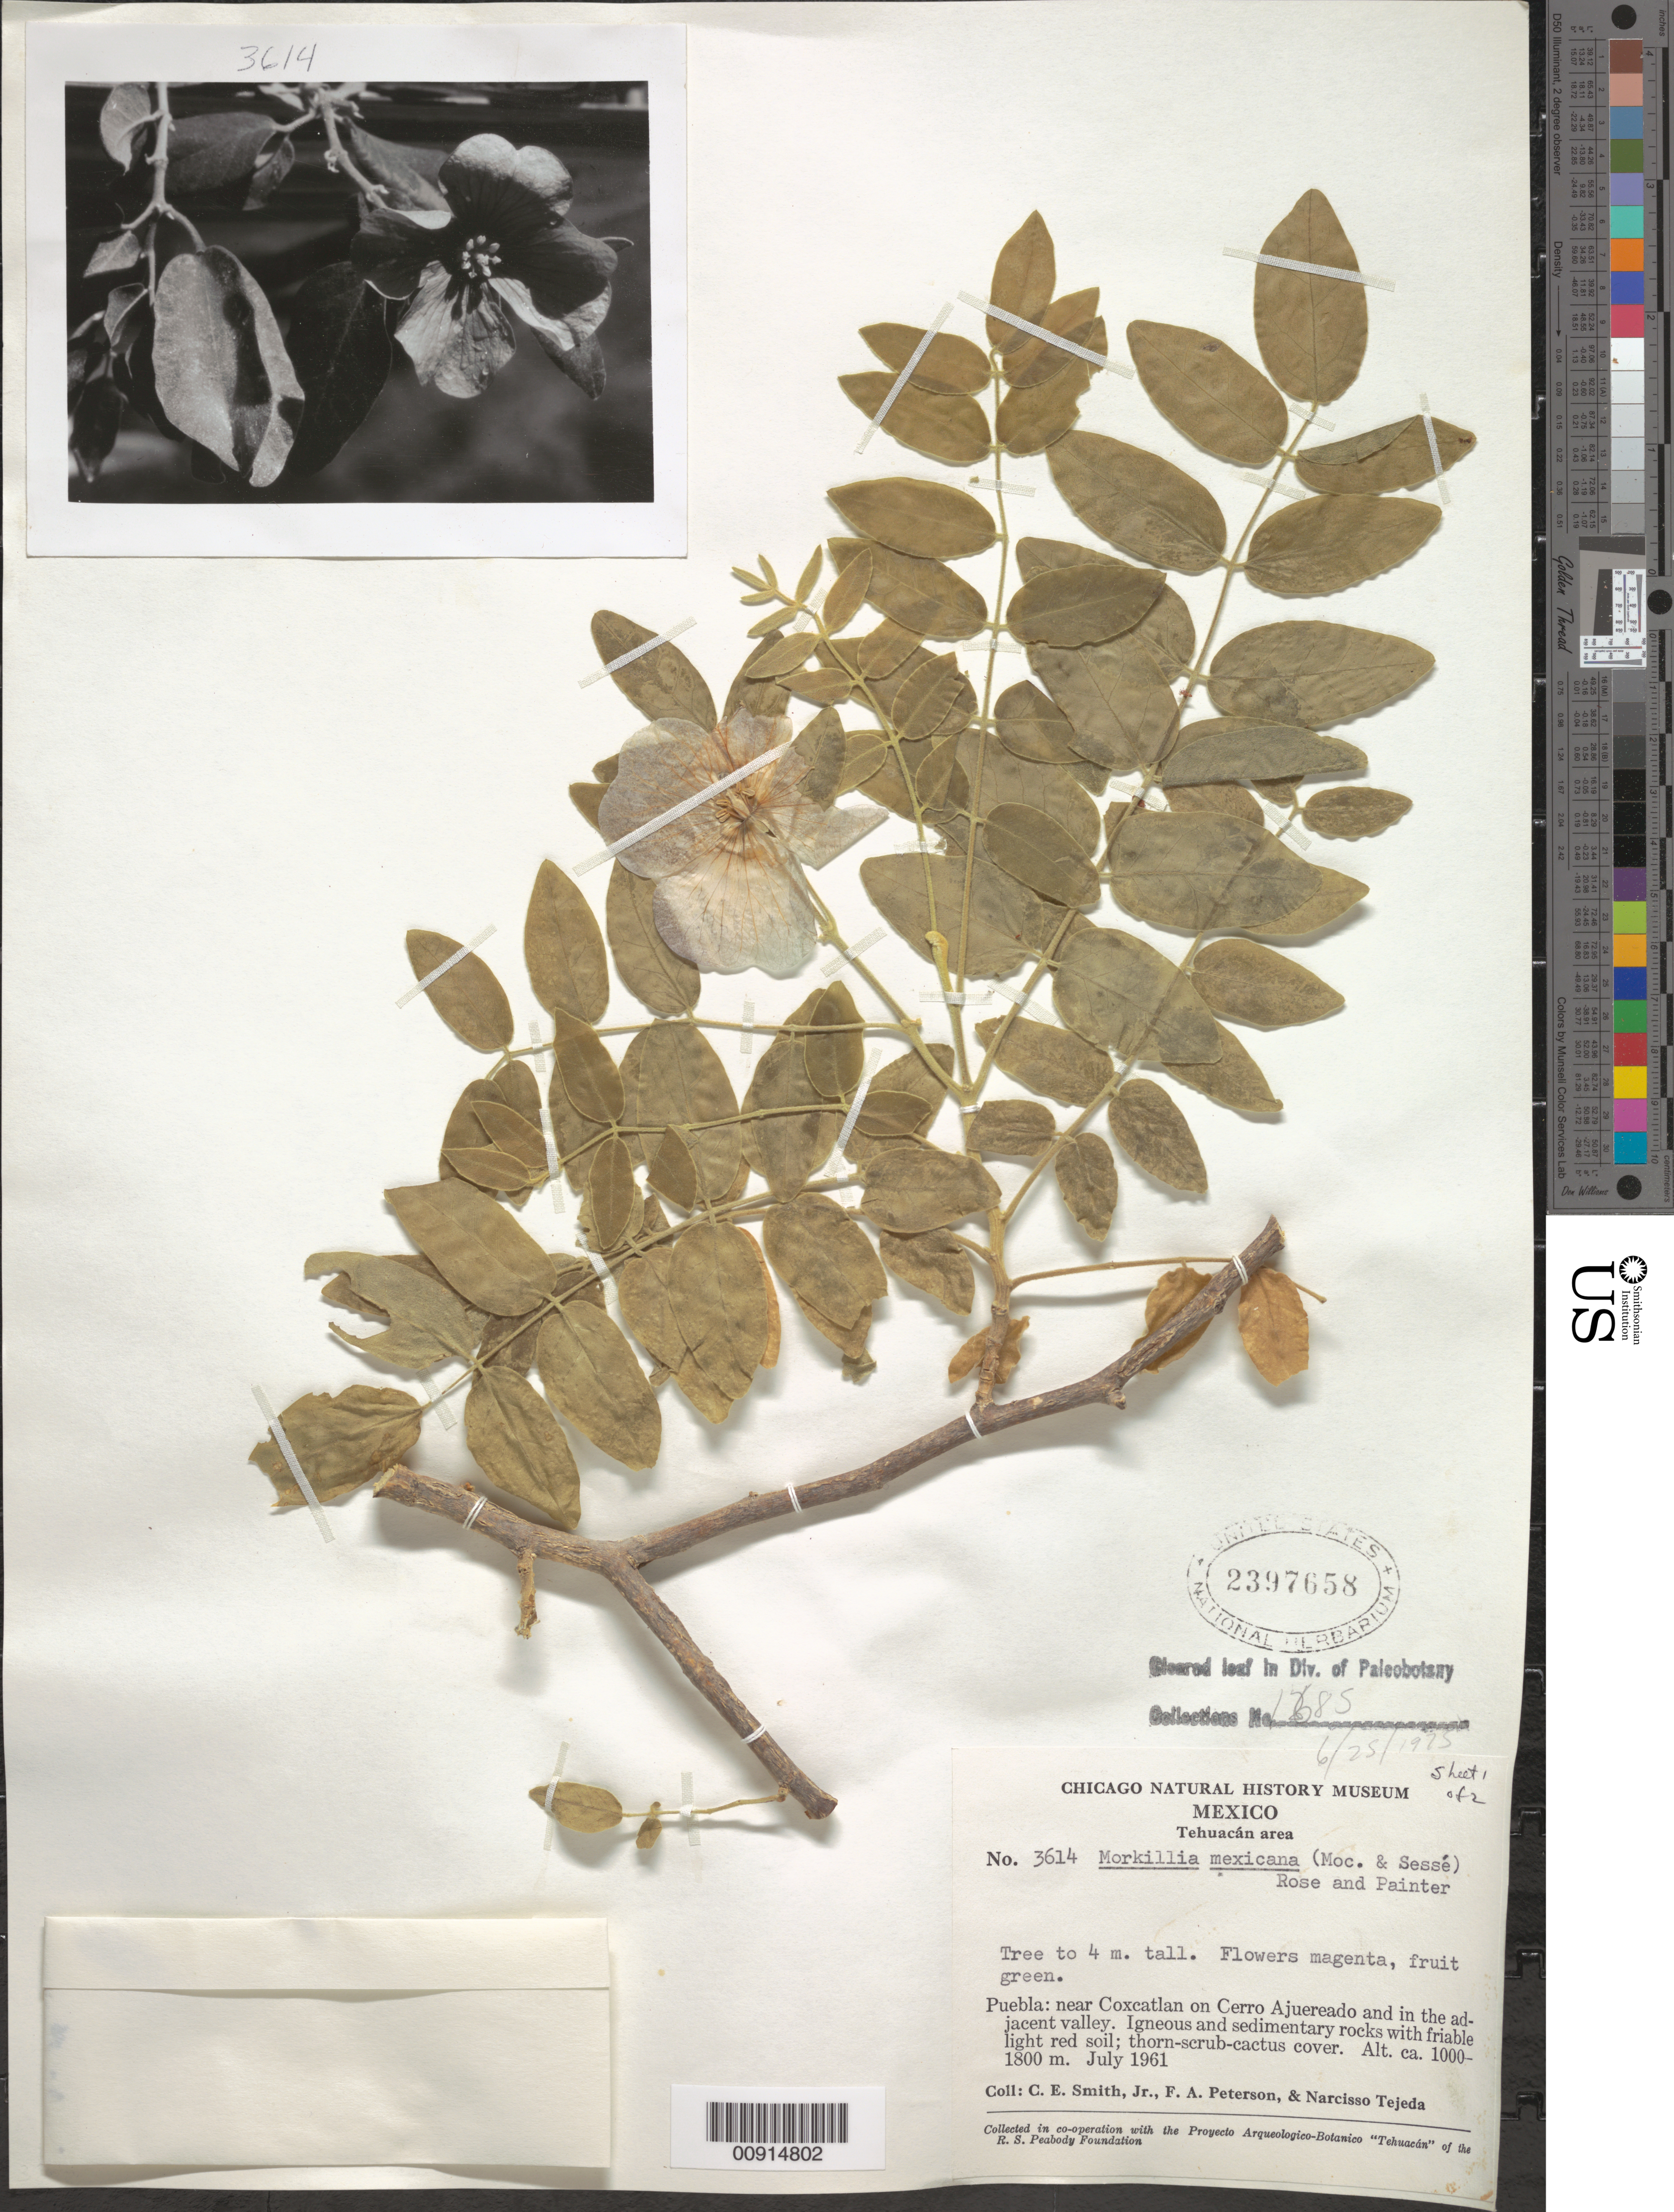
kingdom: Plantae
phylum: Tracheophyta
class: Magnoliopsida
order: Zygophyllales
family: Zygophyllaceae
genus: Morkillia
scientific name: Morkillia mexicana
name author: (Moc. & Sessé ex DC.) Rose & Painter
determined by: Strong, Mark T., (BOT), Smithsonian Institution - National Museum of Natural History (UNITED STATES)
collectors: C. E. Smith Jr.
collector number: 3614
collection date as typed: Jul 1961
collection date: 1961-07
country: Mexico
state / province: Puebla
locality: Puebla: near Coxcatlan on Cerro Ajuereado and in the adjacent valley.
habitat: Igneous and sedimentary rocks with friable light red soil; thorn-scrub-cactus cover.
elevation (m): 1800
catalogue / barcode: US 2397658